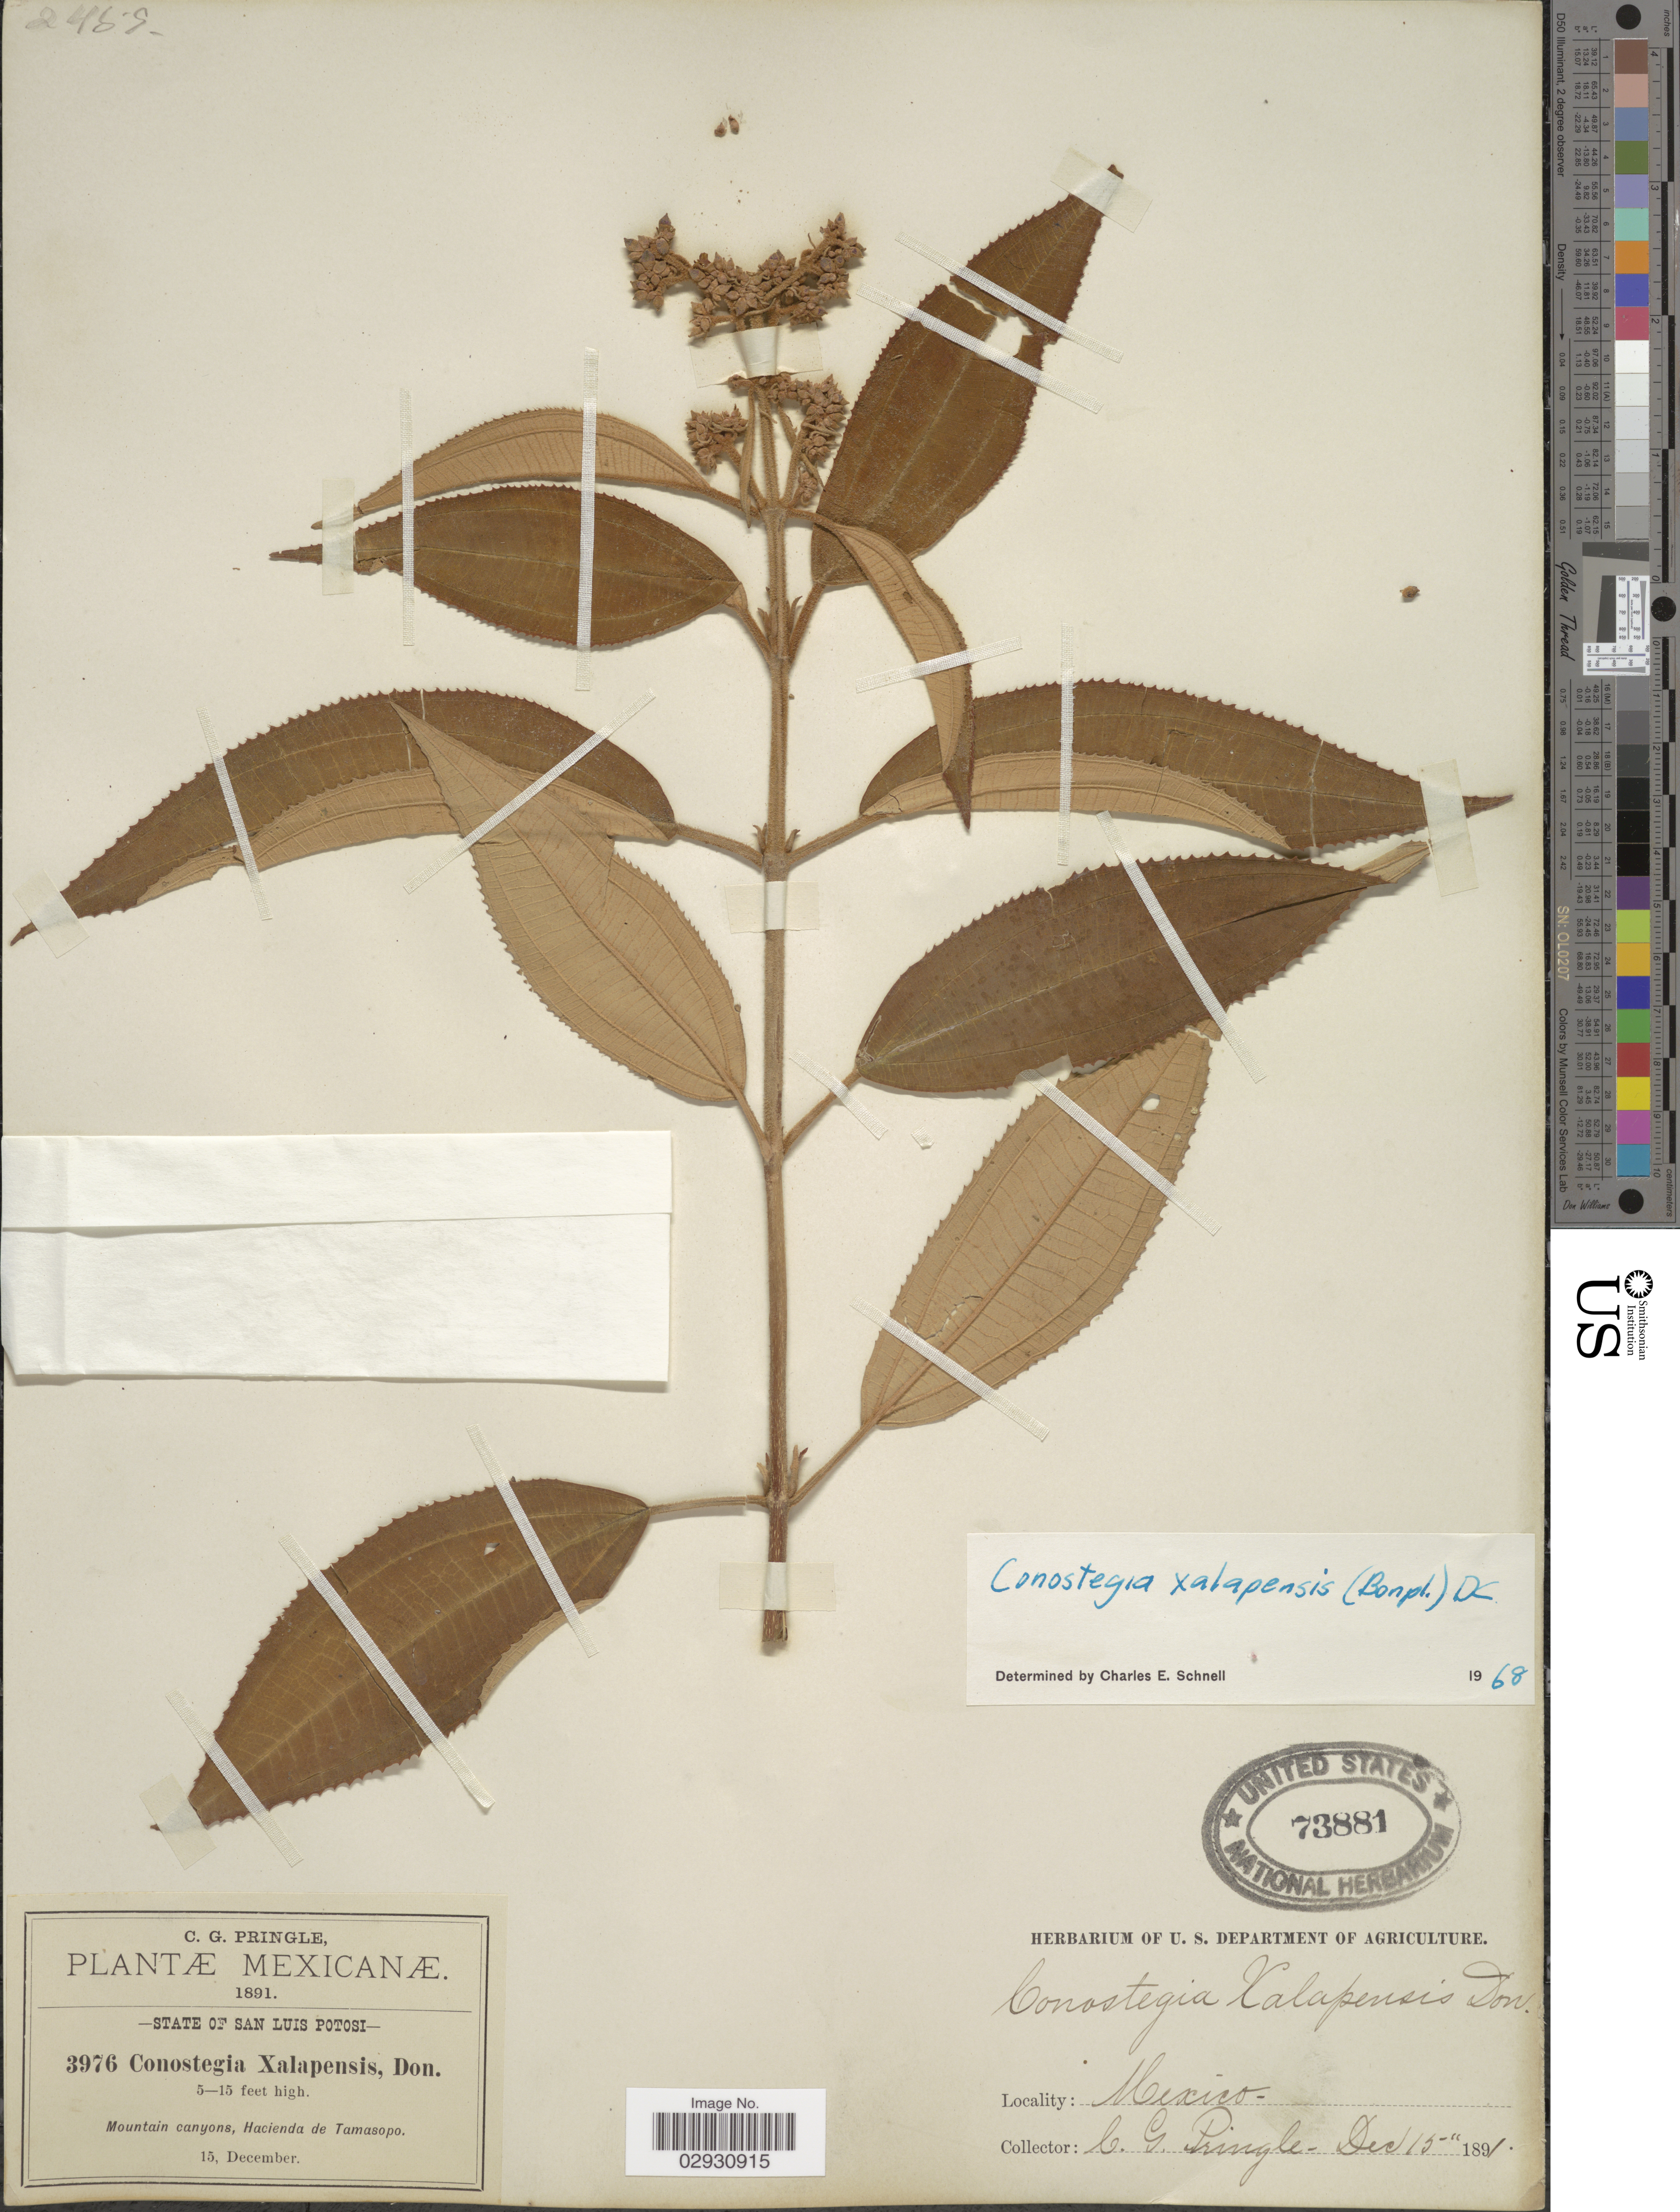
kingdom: Plantae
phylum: Tracheophyta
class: Magnoliopsida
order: Myrtales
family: Melastomataceae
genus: Conostegia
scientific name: Conostegia quadrangularis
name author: Schltdl. ex Steud.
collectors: C. G. Pringle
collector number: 3976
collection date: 1891-12-15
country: Mexico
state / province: San Luis Potosí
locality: Mountain canyons, Hacienda de Tamasopo.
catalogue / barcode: US 73881